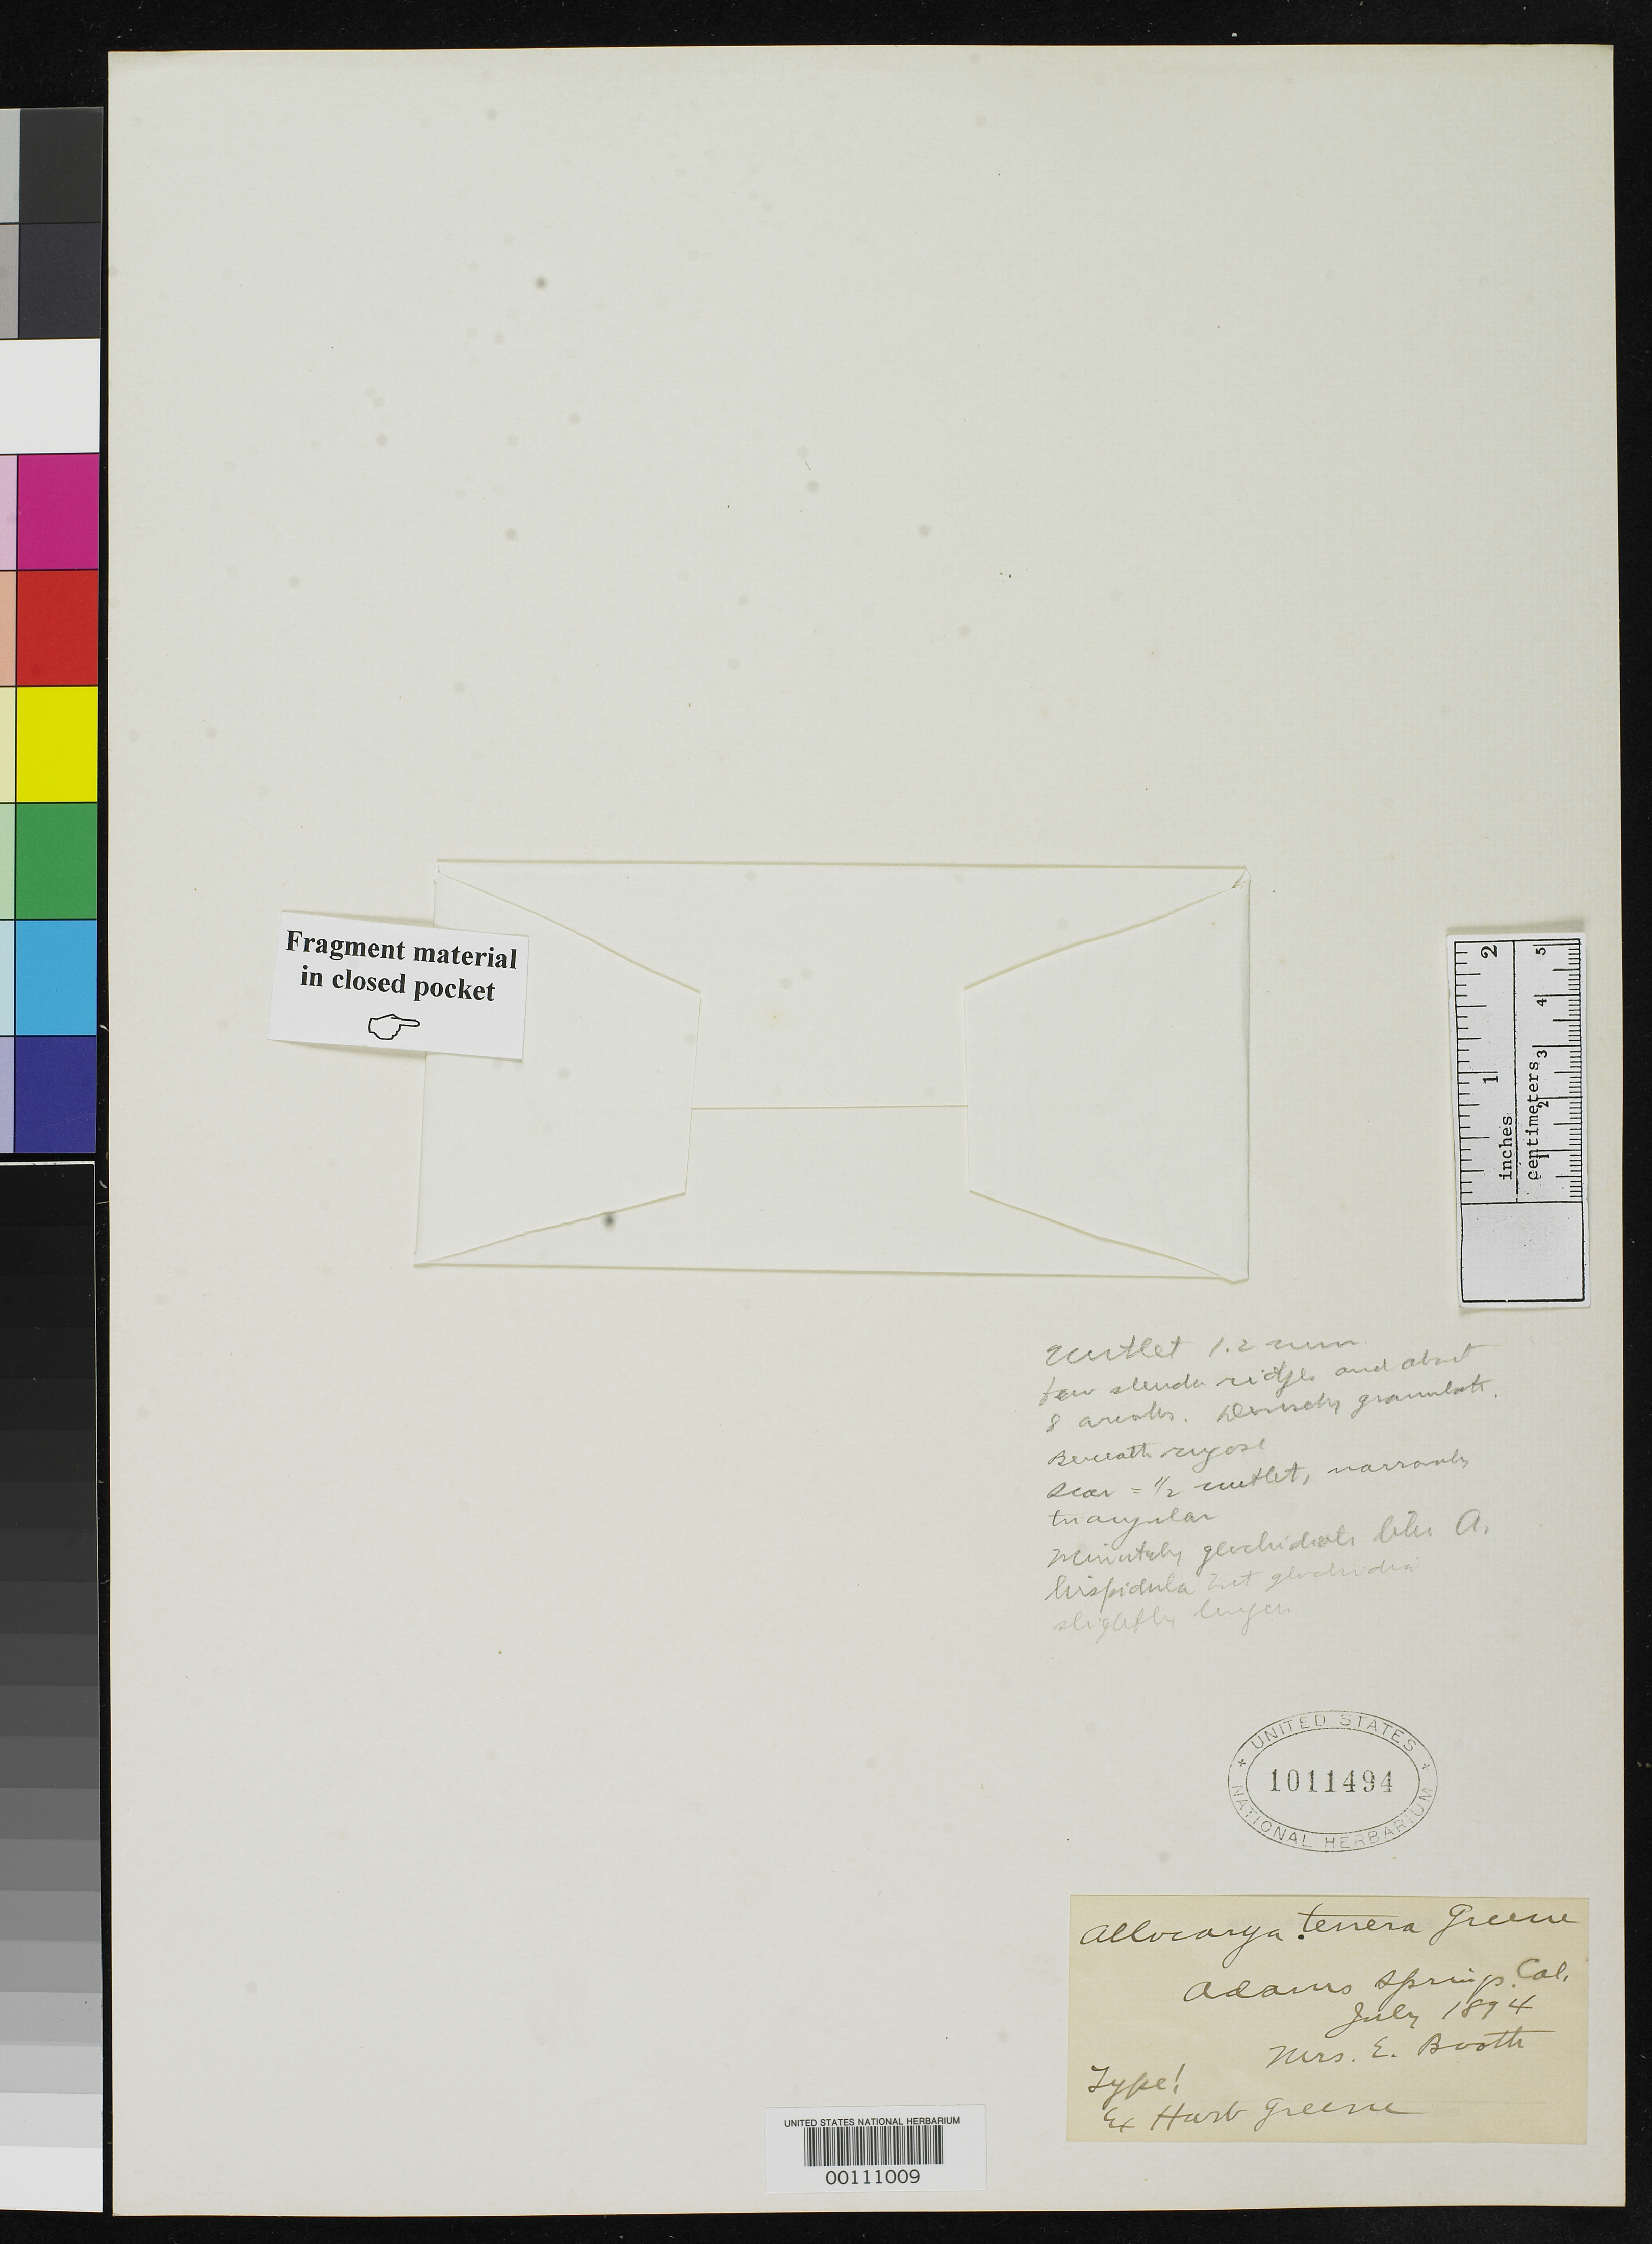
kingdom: Plantae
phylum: Tracheophyta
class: Magnoliopsida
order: Boraginales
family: Boraginaceae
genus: Allocarya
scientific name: Allocarya tenera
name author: Greene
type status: Isotype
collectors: E. Booth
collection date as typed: Jul 1894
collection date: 1894-07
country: United States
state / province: California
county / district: Lake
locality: Adam's Springs.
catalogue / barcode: US 1011494